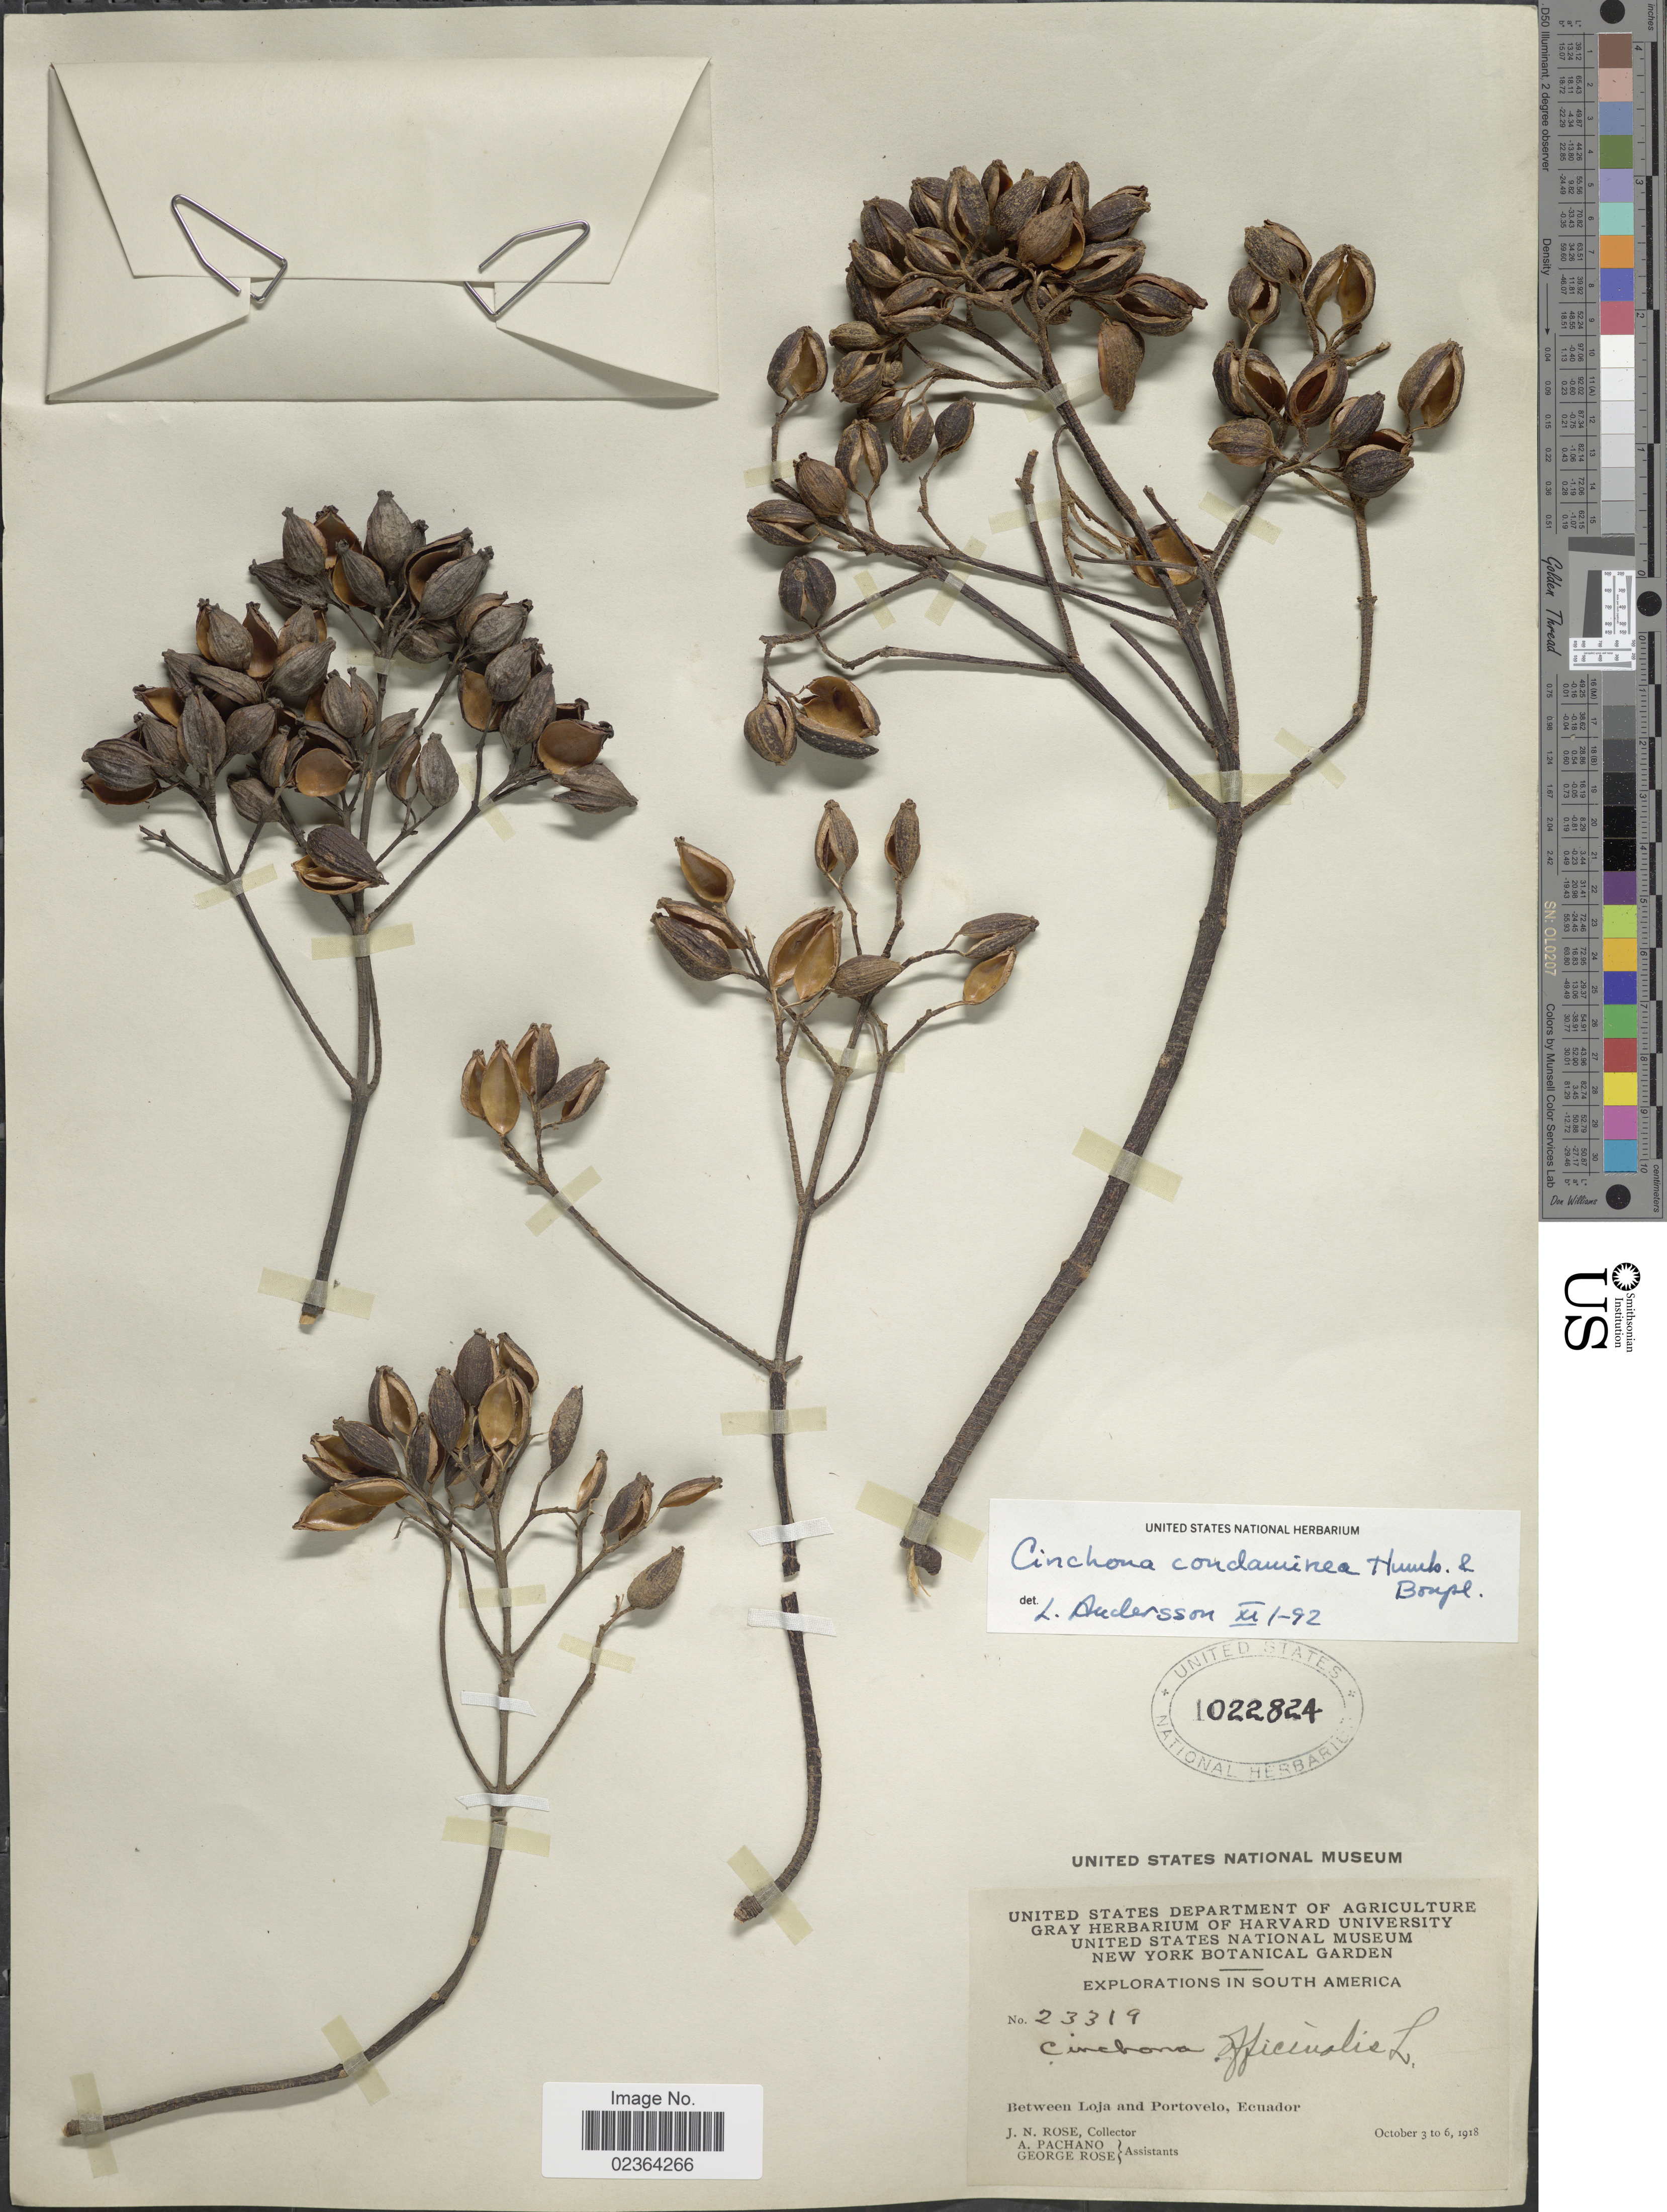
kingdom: Plantae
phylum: Tracheophyta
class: Magnoliopsida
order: Gentianales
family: Rubiaceae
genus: Cinchona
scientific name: Cinchona condaminea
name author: Humb. & Bonpl.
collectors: J. N. Rose, A. Pachano & G. Rose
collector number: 23319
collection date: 1918-10-03/1918-10-06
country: Ecuador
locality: Between Loja and Portovelo, Ecuador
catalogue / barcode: US 1022824